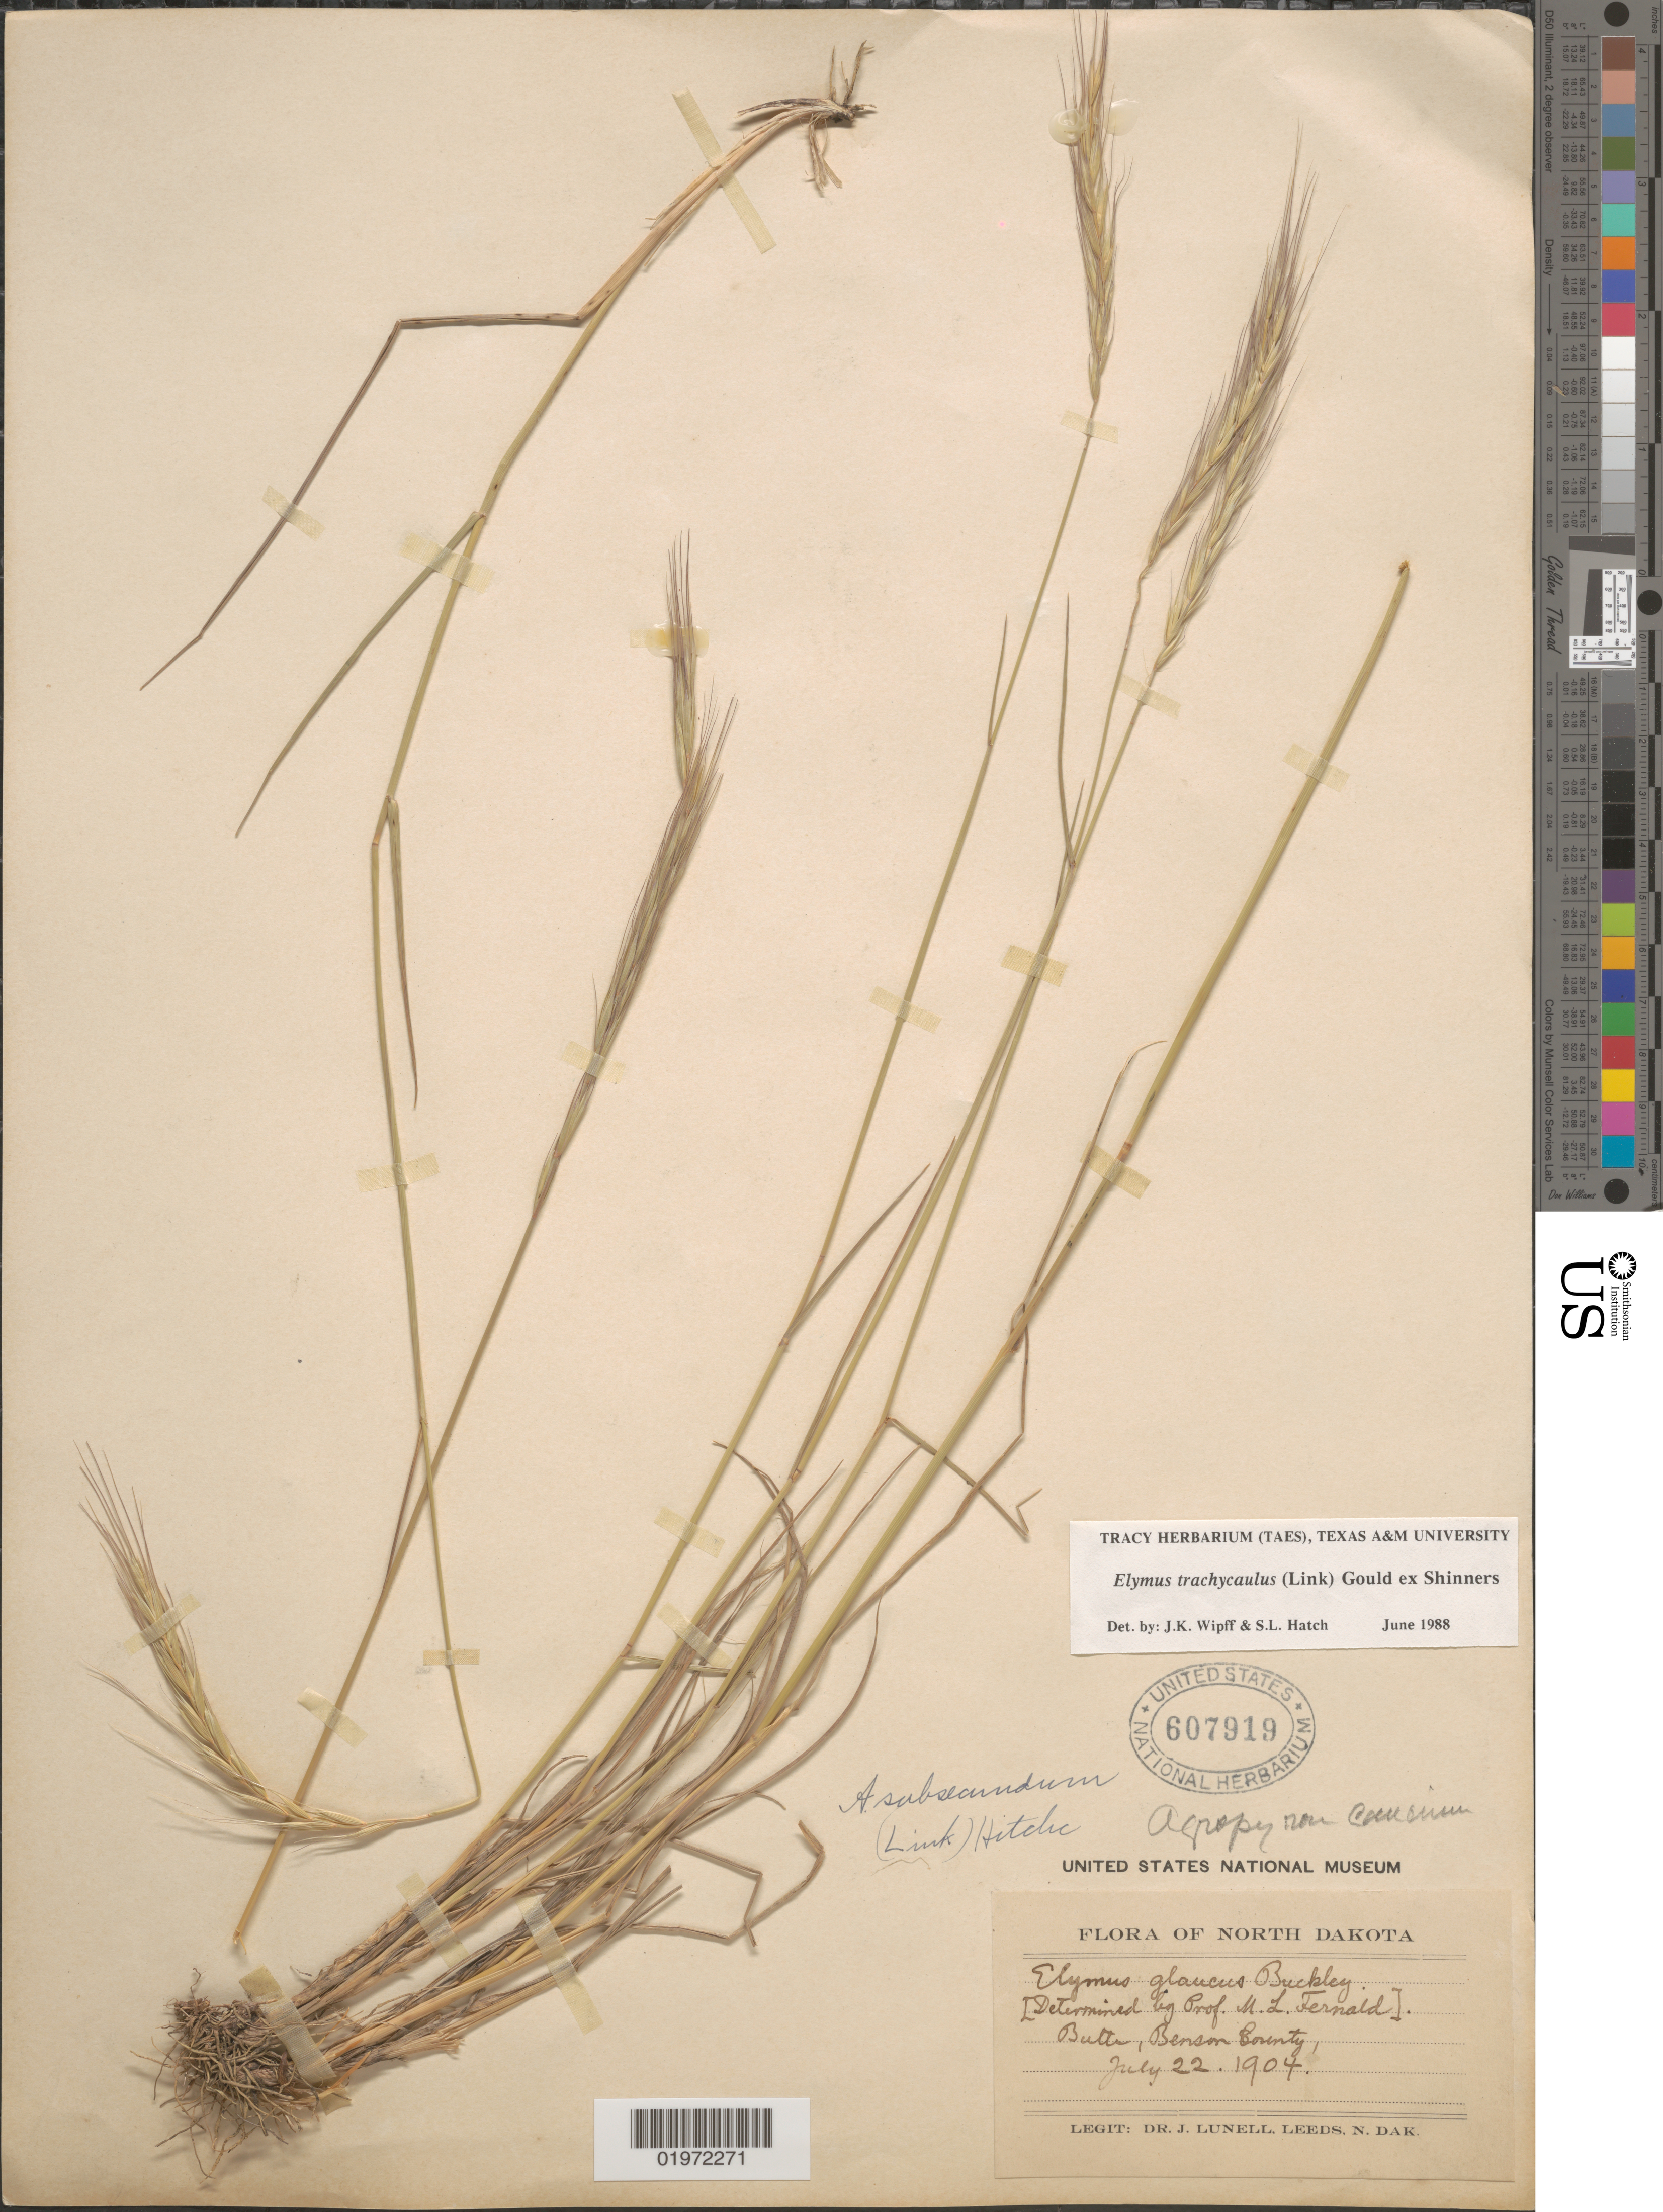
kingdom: Plantae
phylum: Tracheophyta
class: Liliopsida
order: Poales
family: Poaceae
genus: Elymus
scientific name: Elymus trachycaulus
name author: (Link) Gould ex Shinners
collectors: J. Lunell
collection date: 1904-07-22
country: United States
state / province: North Dakota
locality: Butte, Benson County.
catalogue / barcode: US 607919